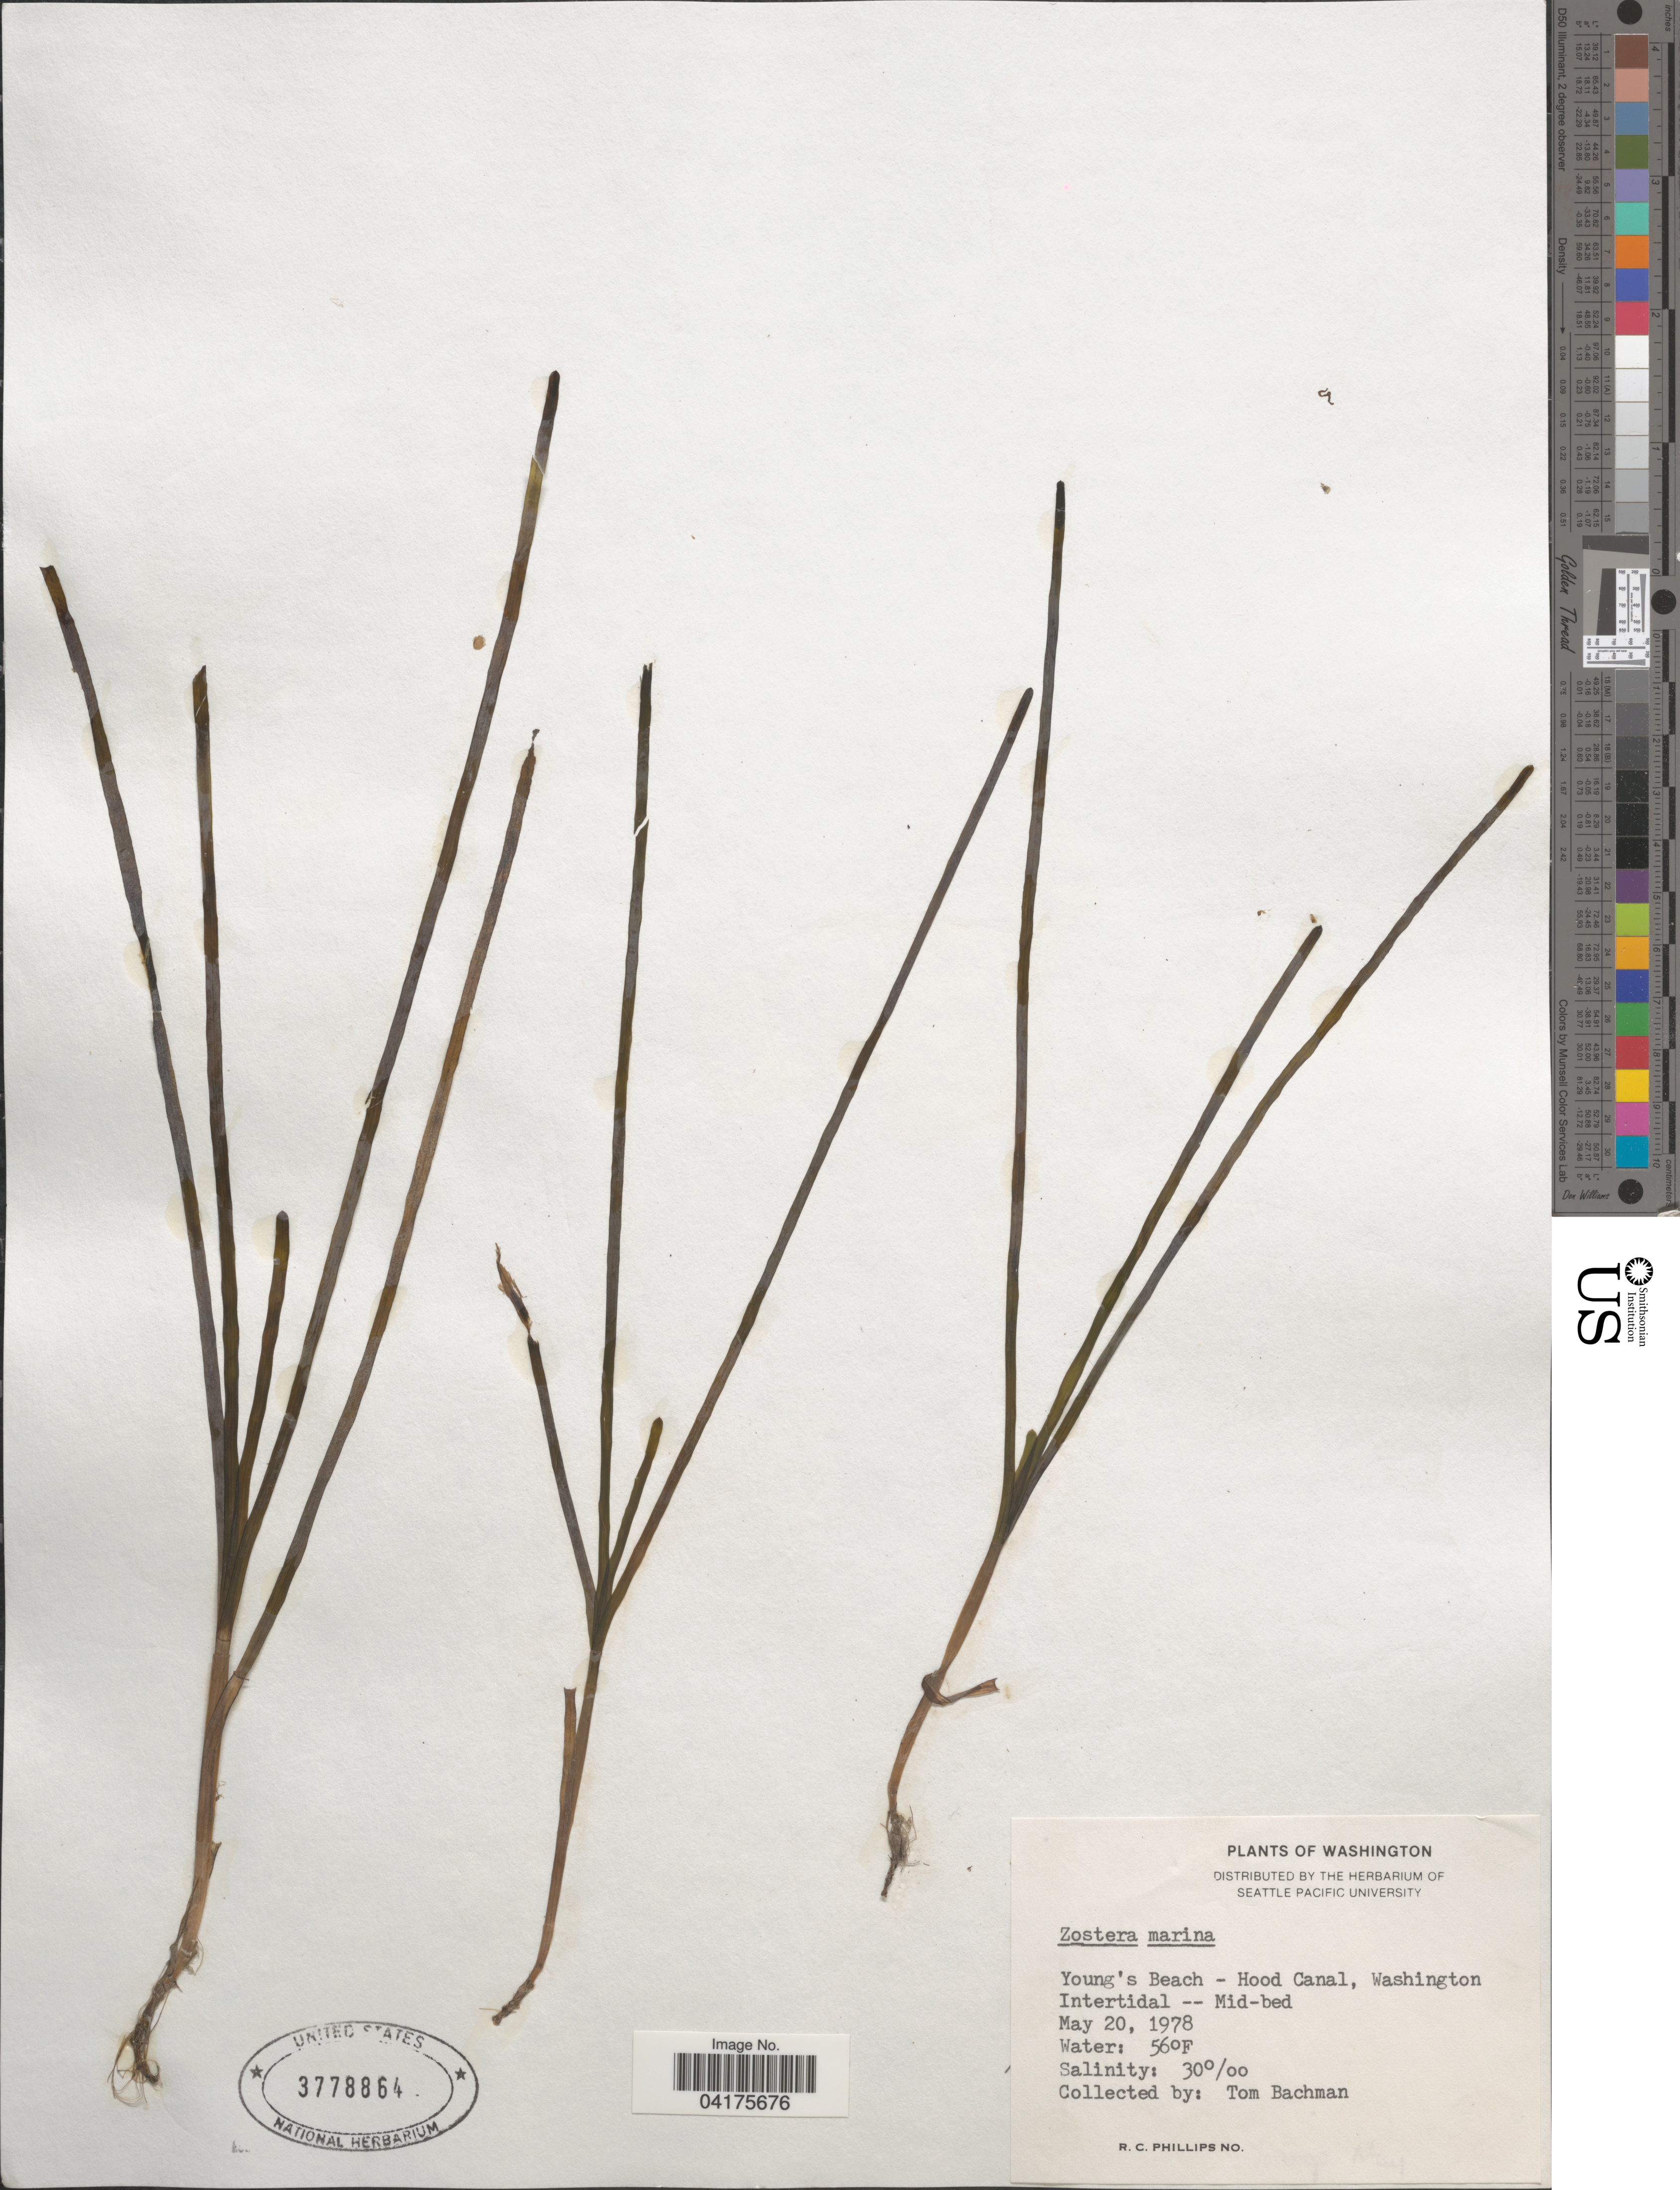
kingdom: Plantae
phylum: Tracheophyta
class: Liliopsida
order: Alismatales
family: Zosteraceae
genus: Zostera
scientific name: Zostera marina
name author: L.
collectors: T. Bachman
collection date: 1978-05-20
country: United States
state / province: Washington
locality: Young's Beach - Hood Canal.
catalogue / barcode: US 3778864